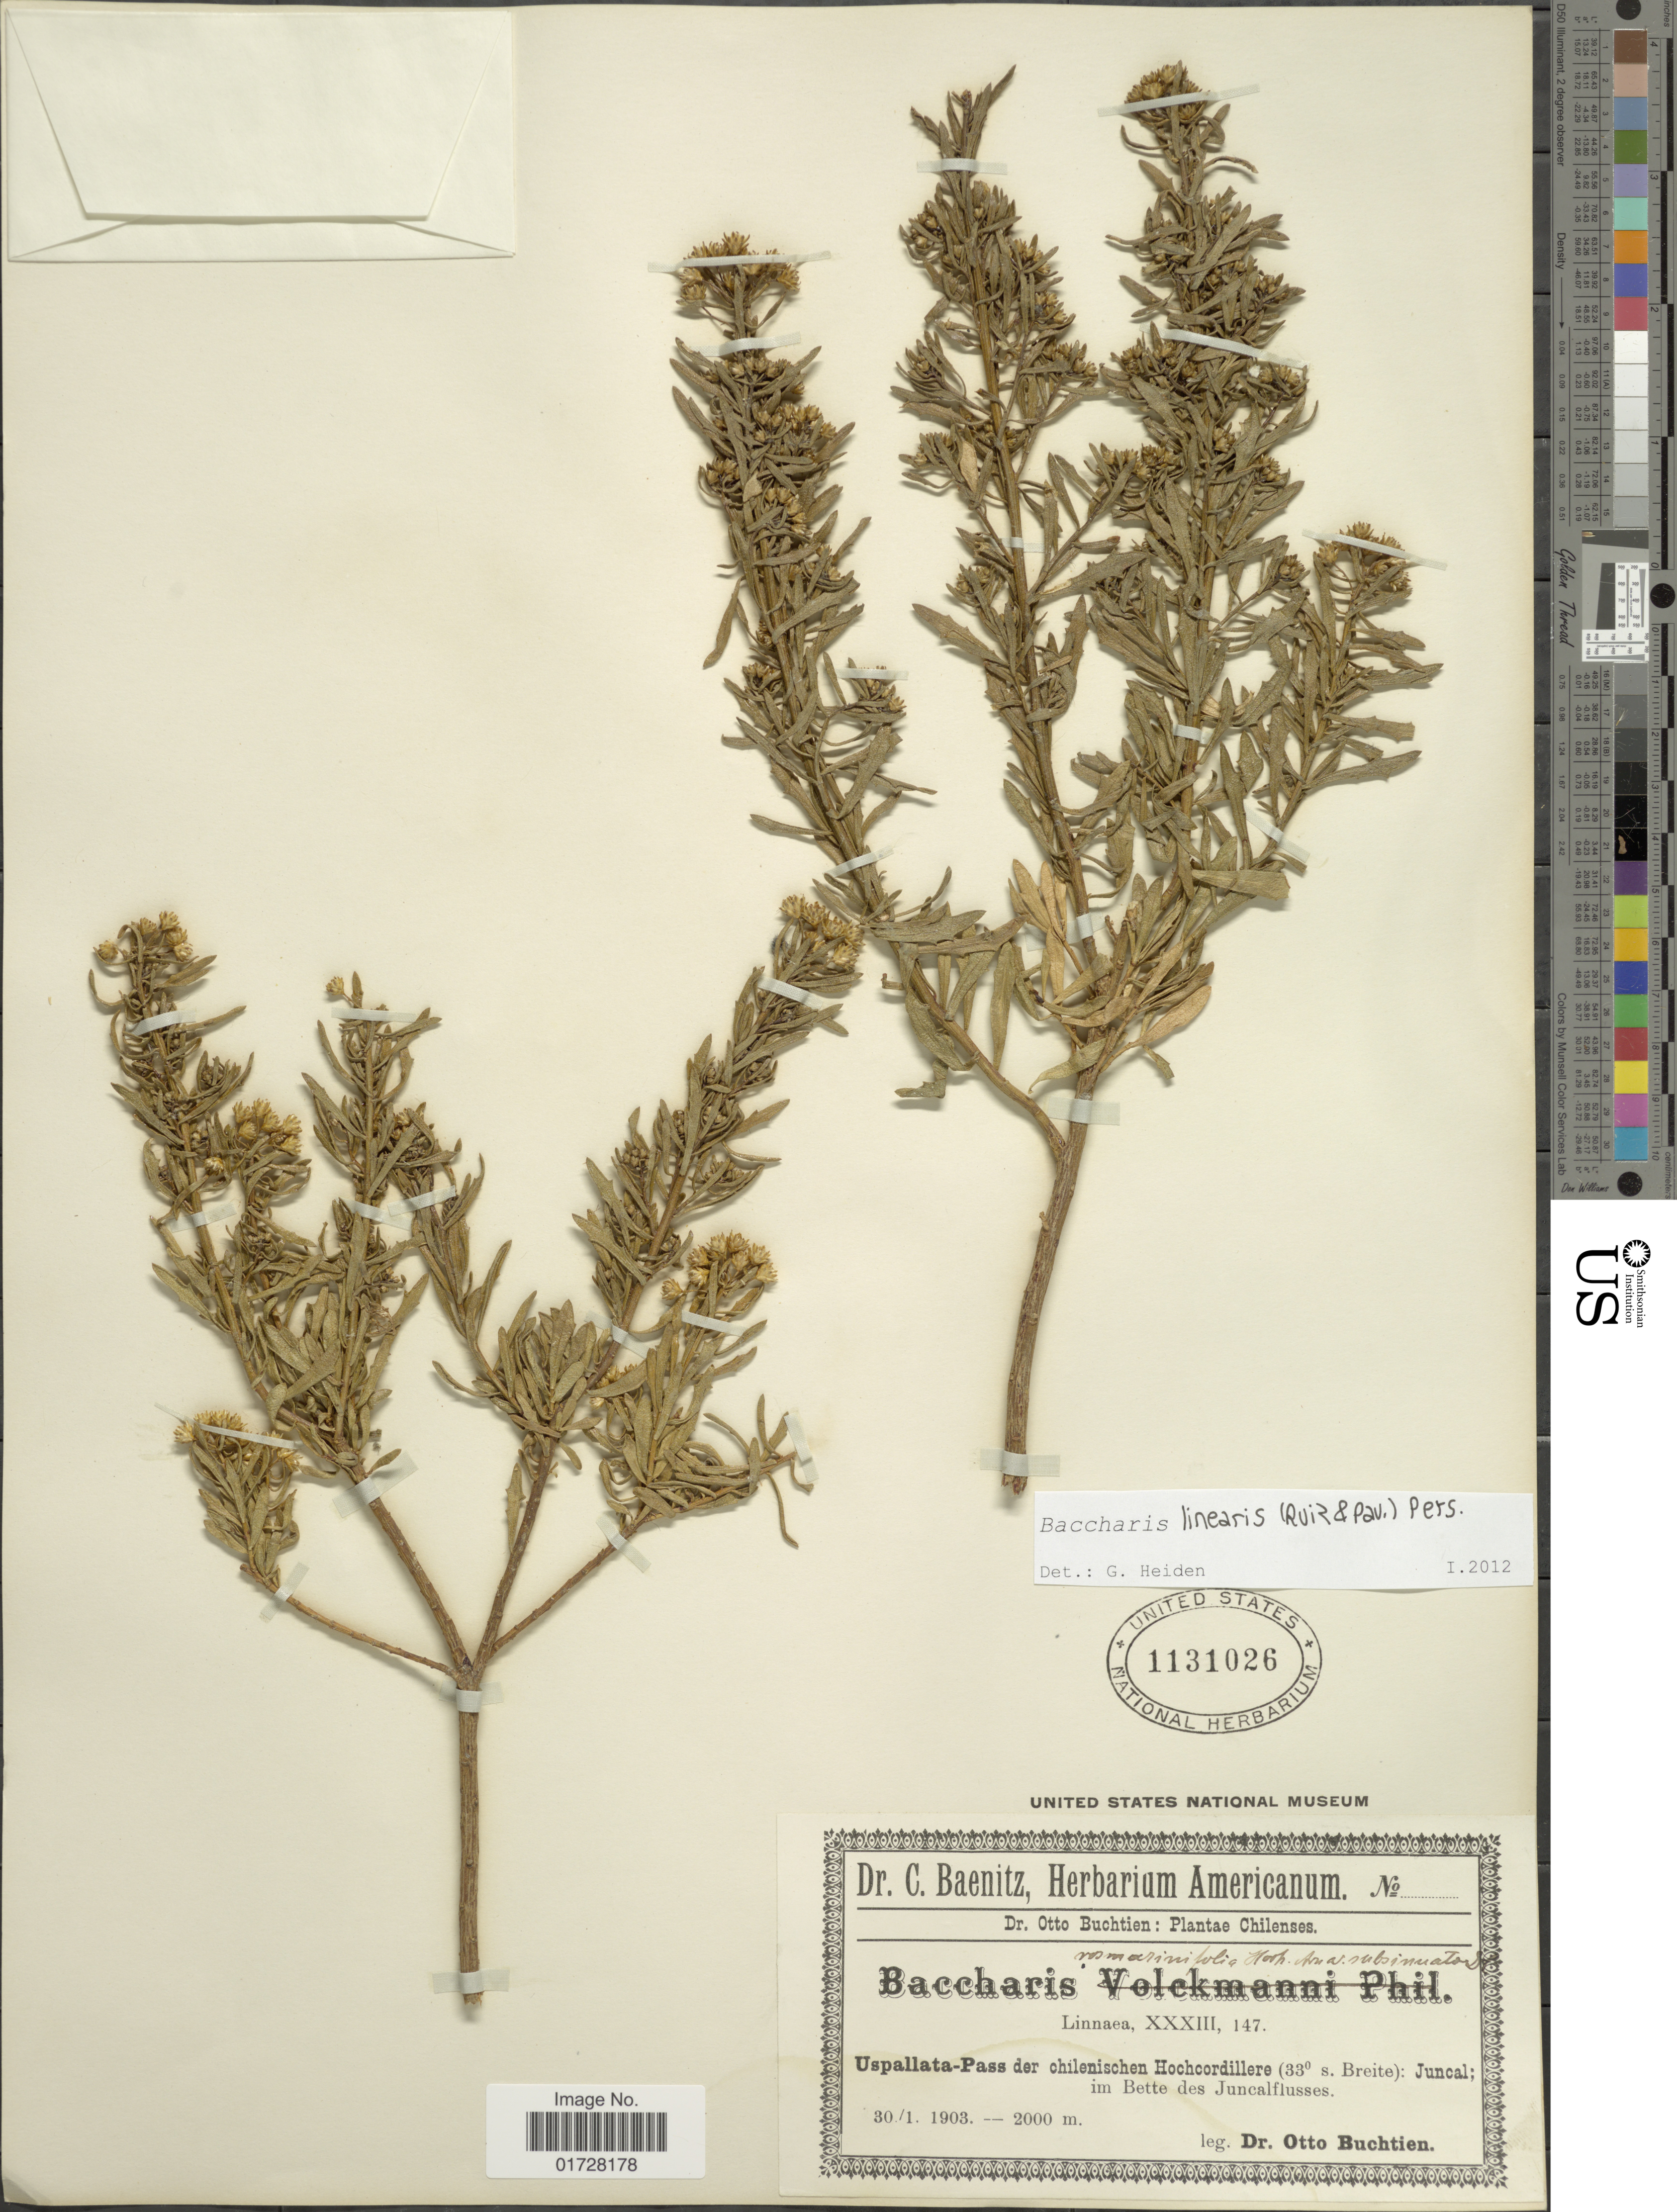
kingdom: Plantae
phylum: Tracheophyta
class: Magnoliopsida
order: Asterales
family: Asteraceae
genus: Baccharis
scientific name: Baccharis linearis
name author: (Ruiz & Pav.) Pers.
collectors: O. Buchtien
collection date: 1903-01-30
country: Chile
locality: Uspallata-Pass der chilenischen Hochcordillere, Juncal, im Bette des Juncalflusses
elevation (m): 2000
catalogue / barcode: US 1131026